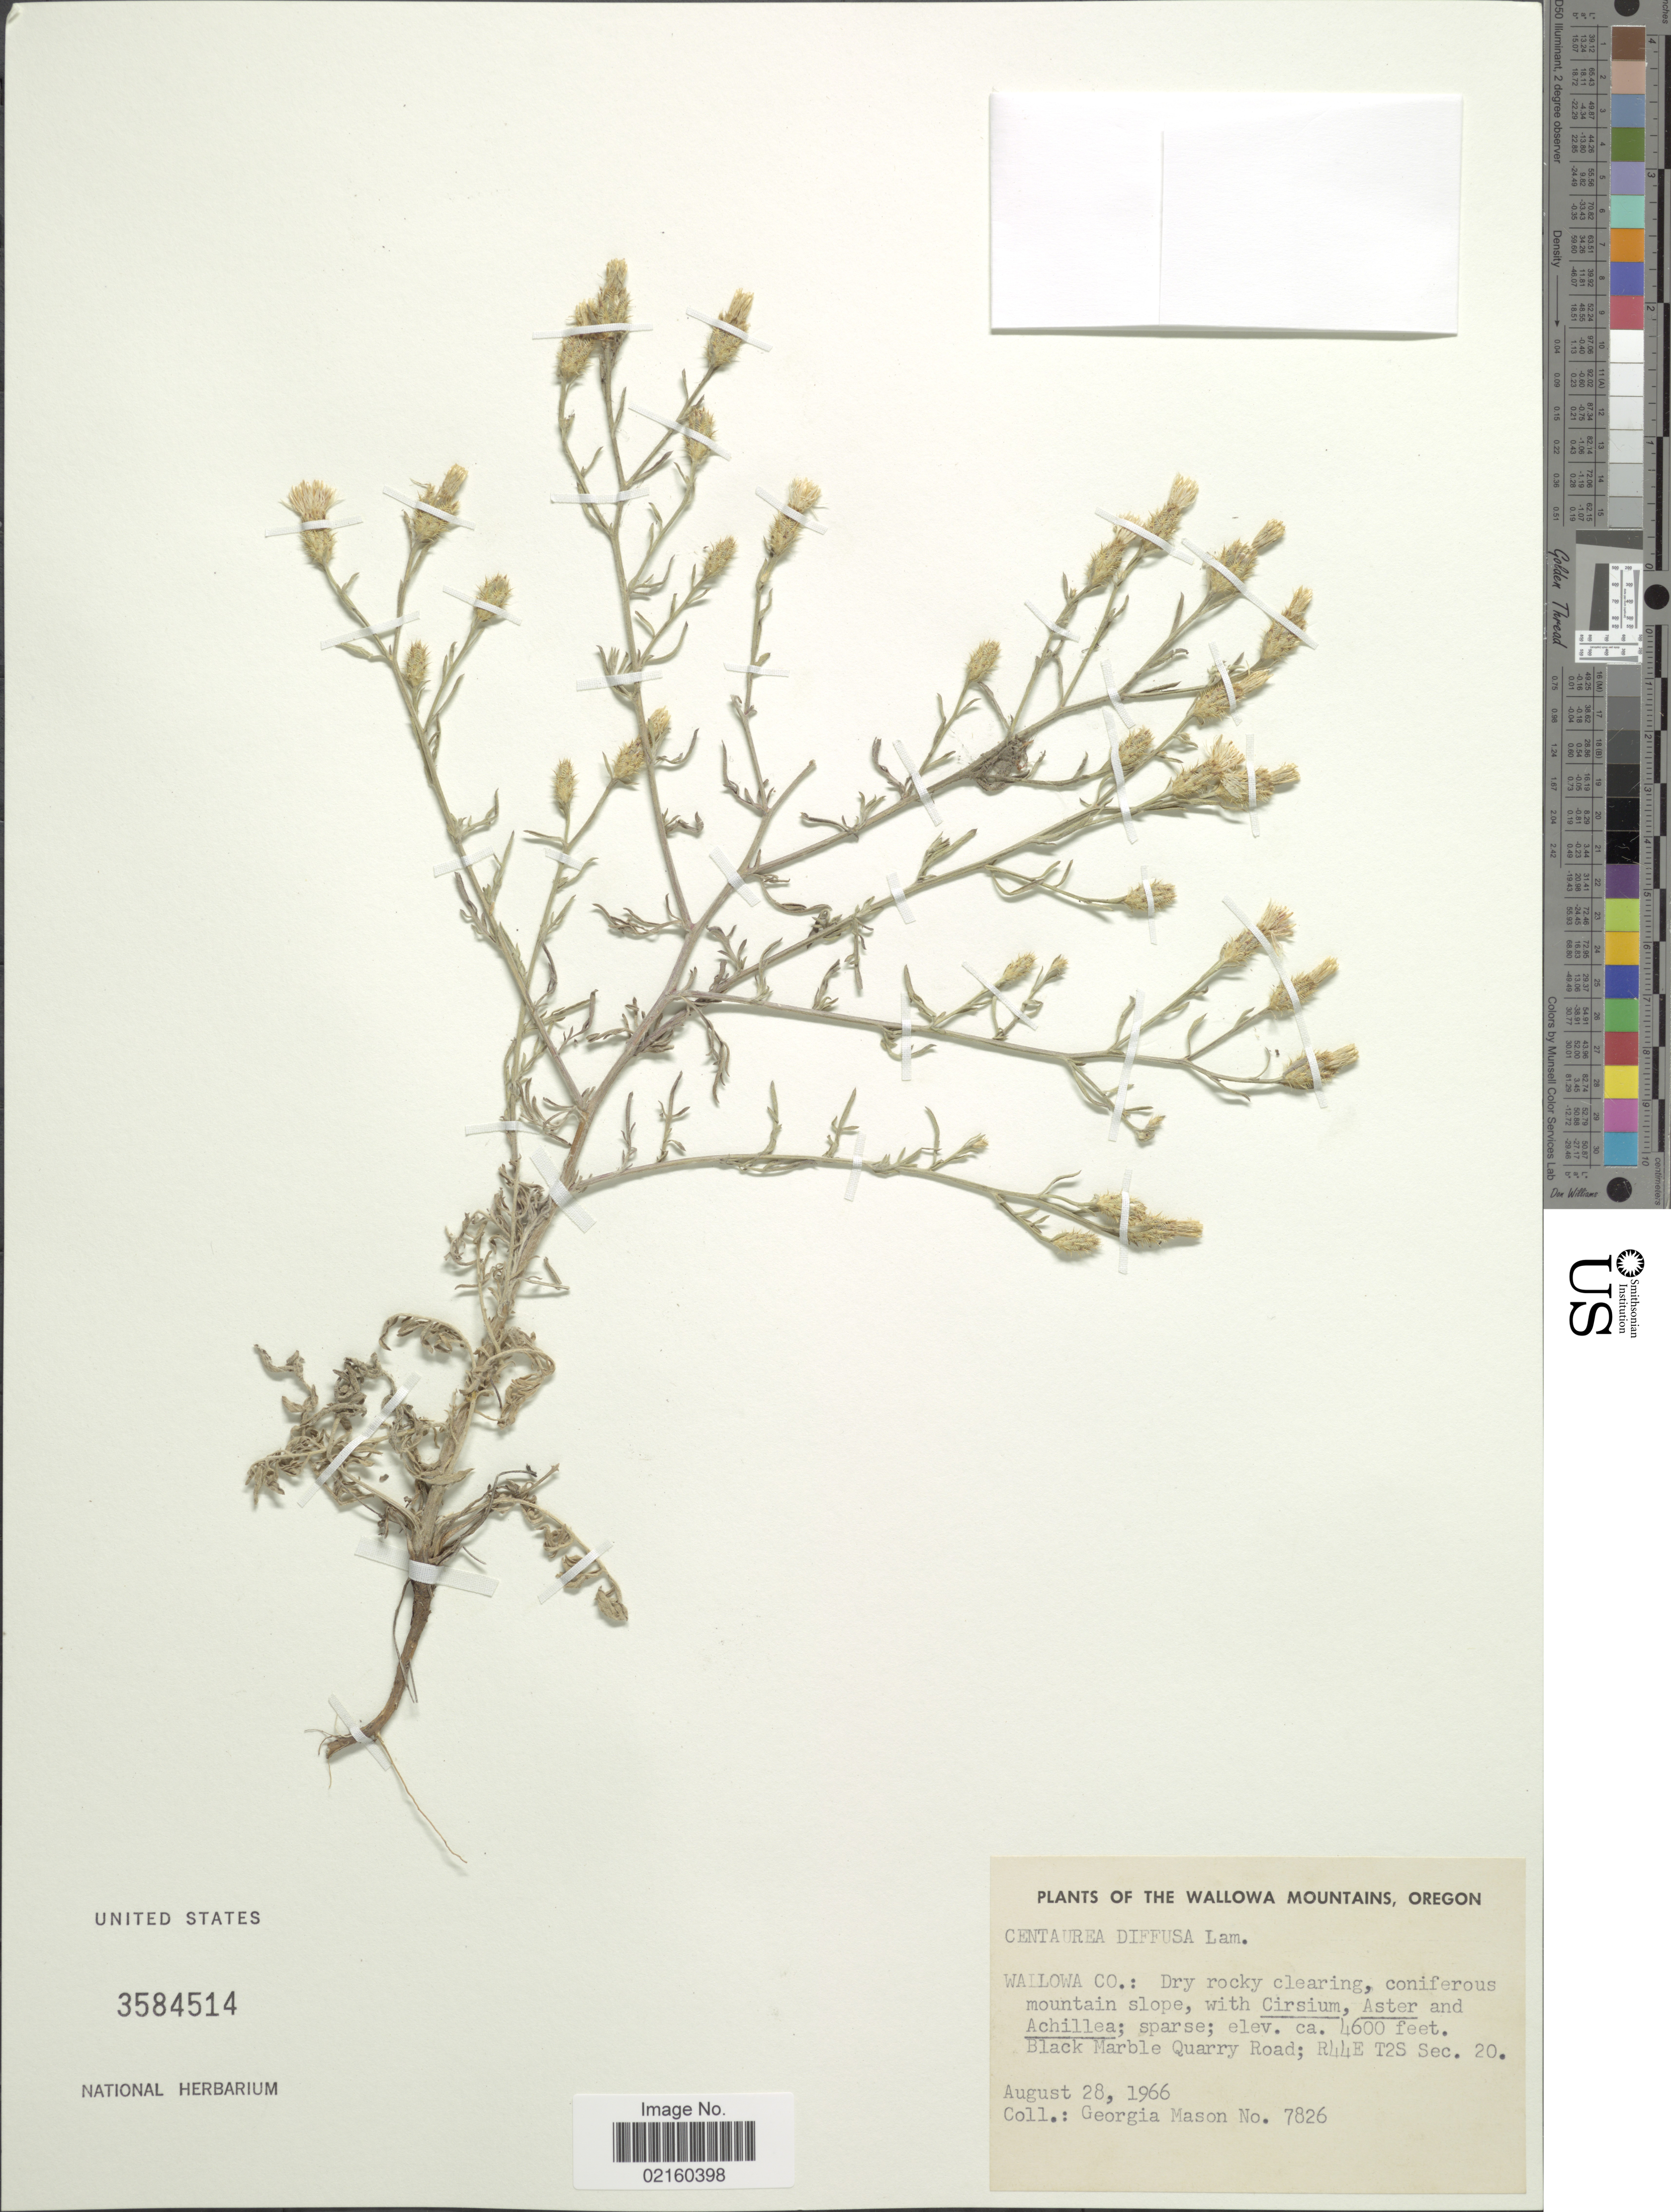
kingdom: Plantae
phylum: Tracheophyta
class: Magnoliopsida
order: Asterales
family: Asteraceae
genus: Centaurea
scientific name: Centaurea diffusa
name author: Lam.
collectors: G. Mason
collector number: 7826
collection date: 1966-08-28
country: United States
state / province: Oregon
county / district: Wallowa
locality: Wallowa Mountains, Wallowa Co., Black Marble Quarry Road, R44E, T2S, Sec. 20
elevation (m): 1402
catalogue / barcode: US 3584514